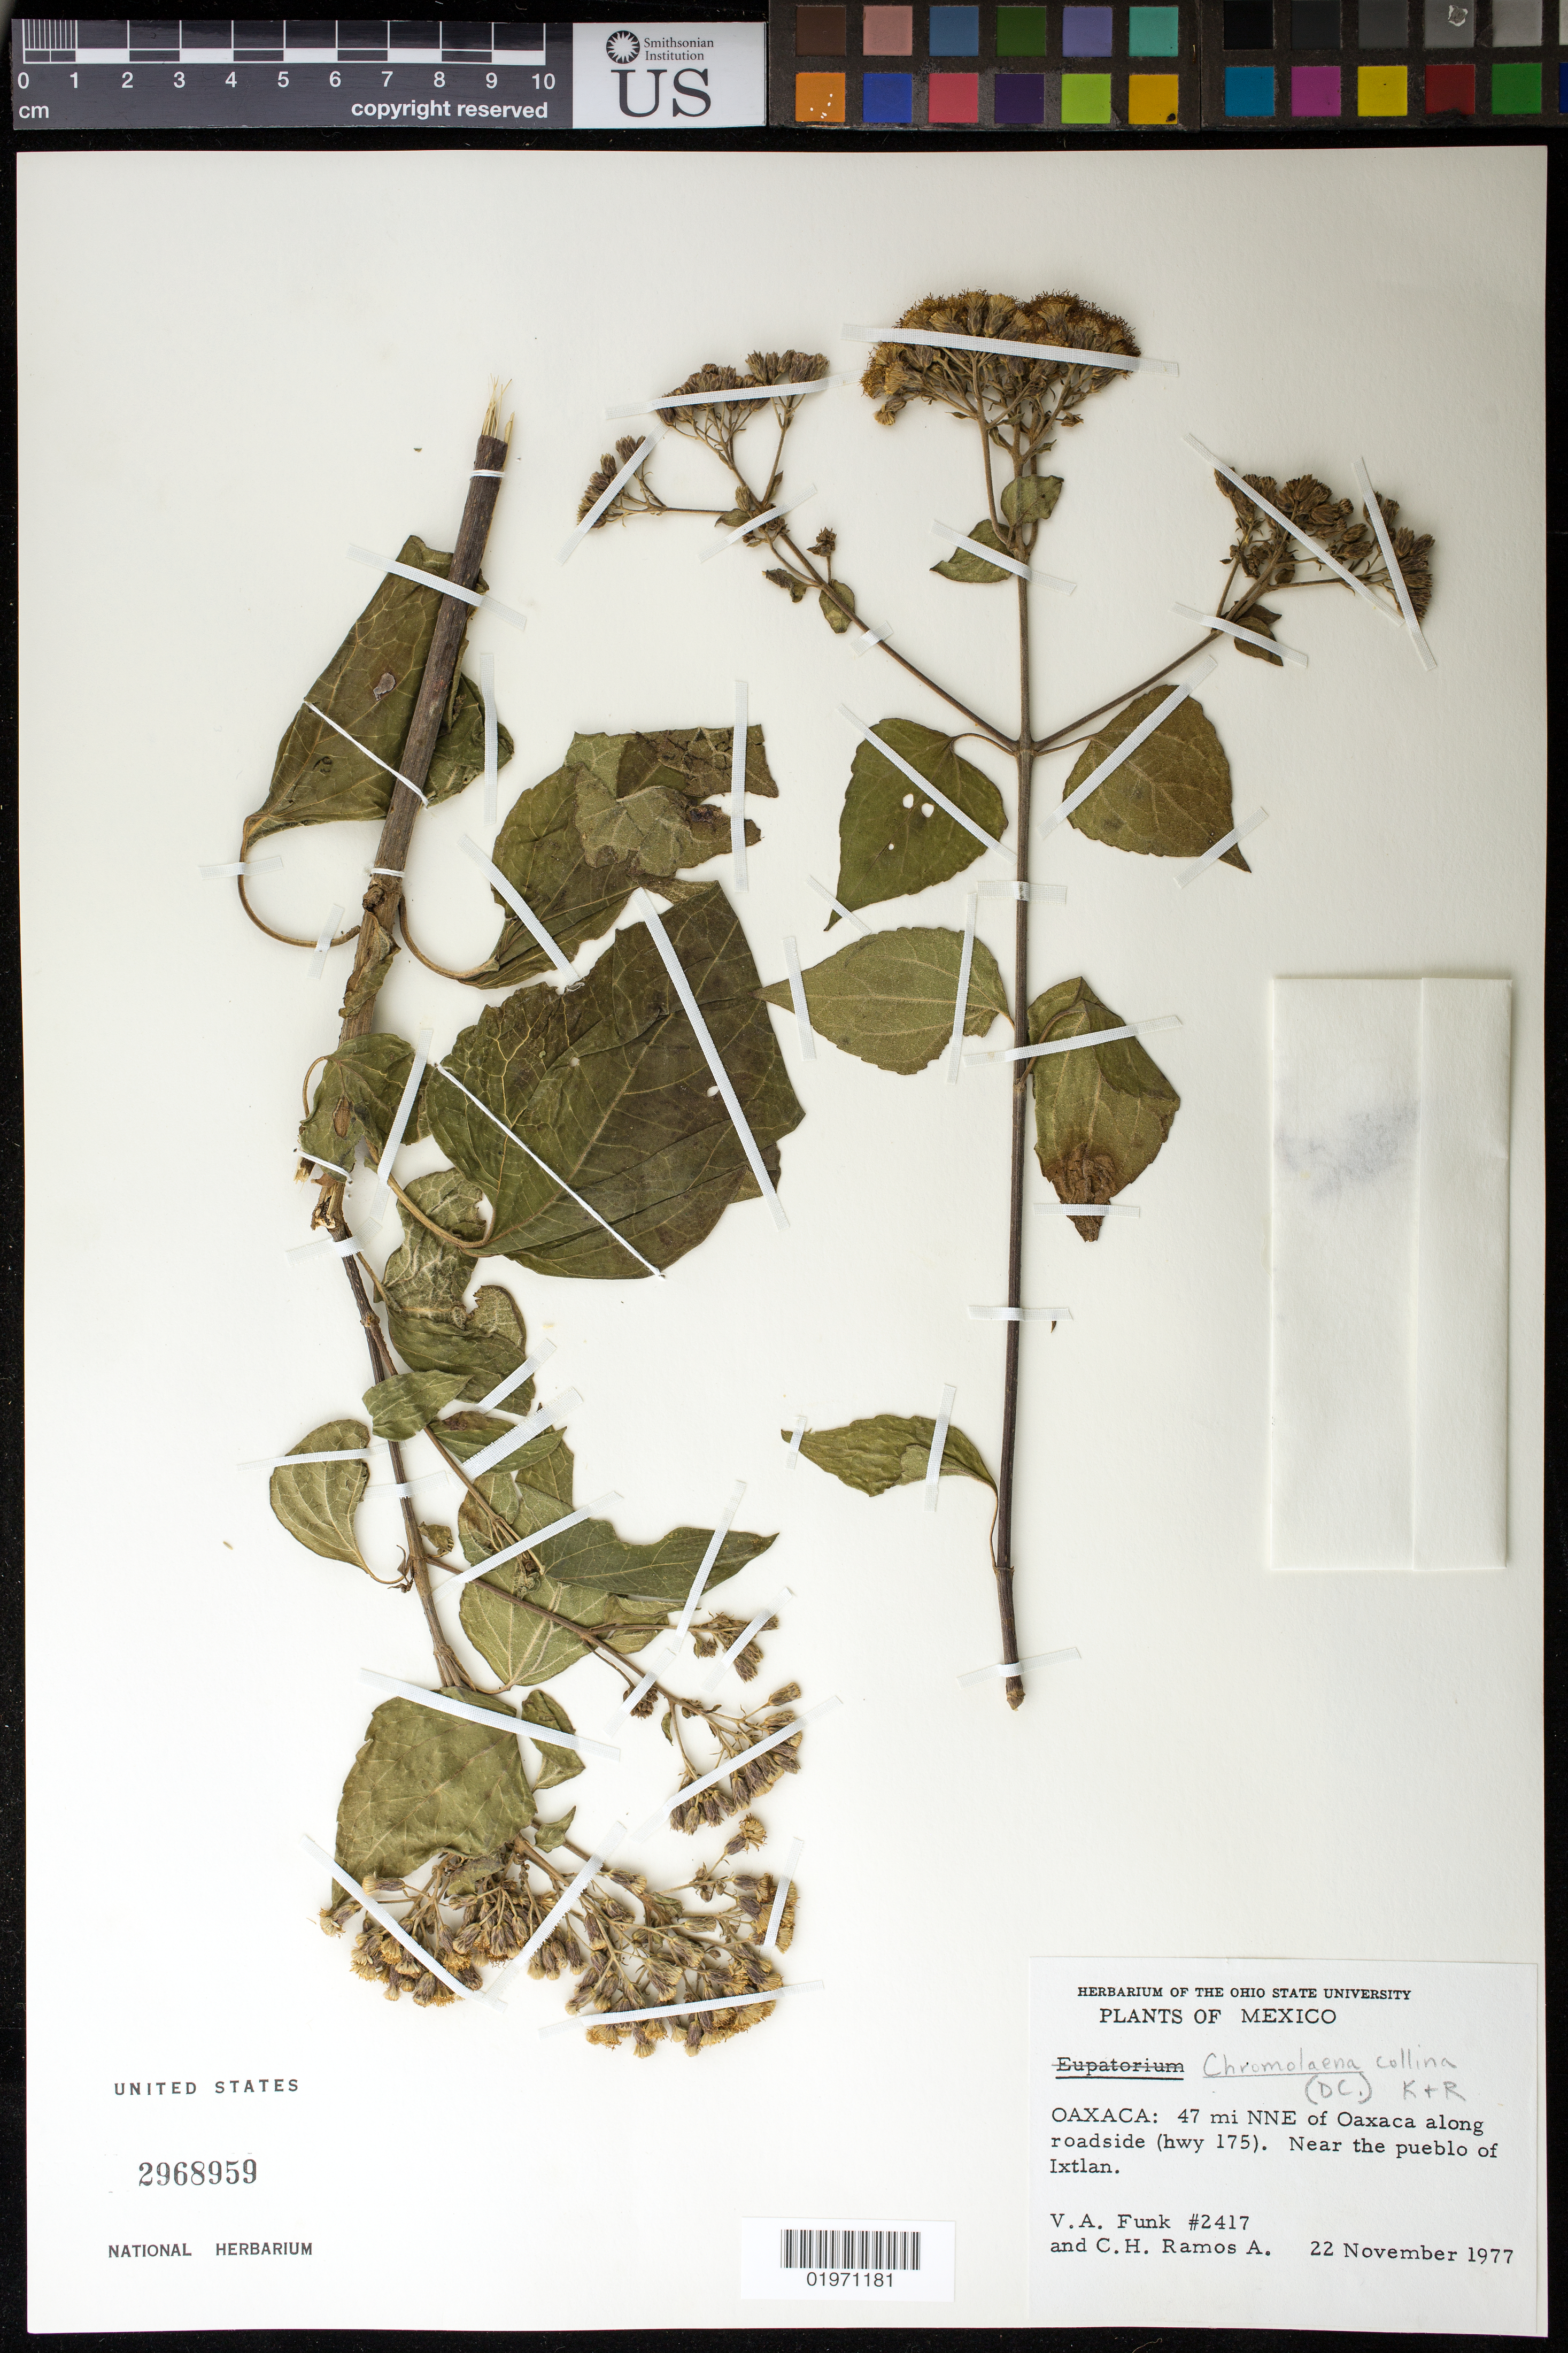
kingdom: Plantae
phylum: Tracheophyta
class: Magnoliopsida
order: Asterales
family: Asteraceae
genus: Chromolaena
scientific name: Chromolaena collina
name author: (DC.) R.M. King & H. Rob.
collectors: V. Funk & C. Ramos A.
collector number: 2417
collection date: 1977-11-22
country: Mexico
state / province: Oaxaca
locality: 47 mi NNE of Oaxaca along roadside (hwy 175), near the pueblo of Ixtlan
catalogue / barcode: US 2968959